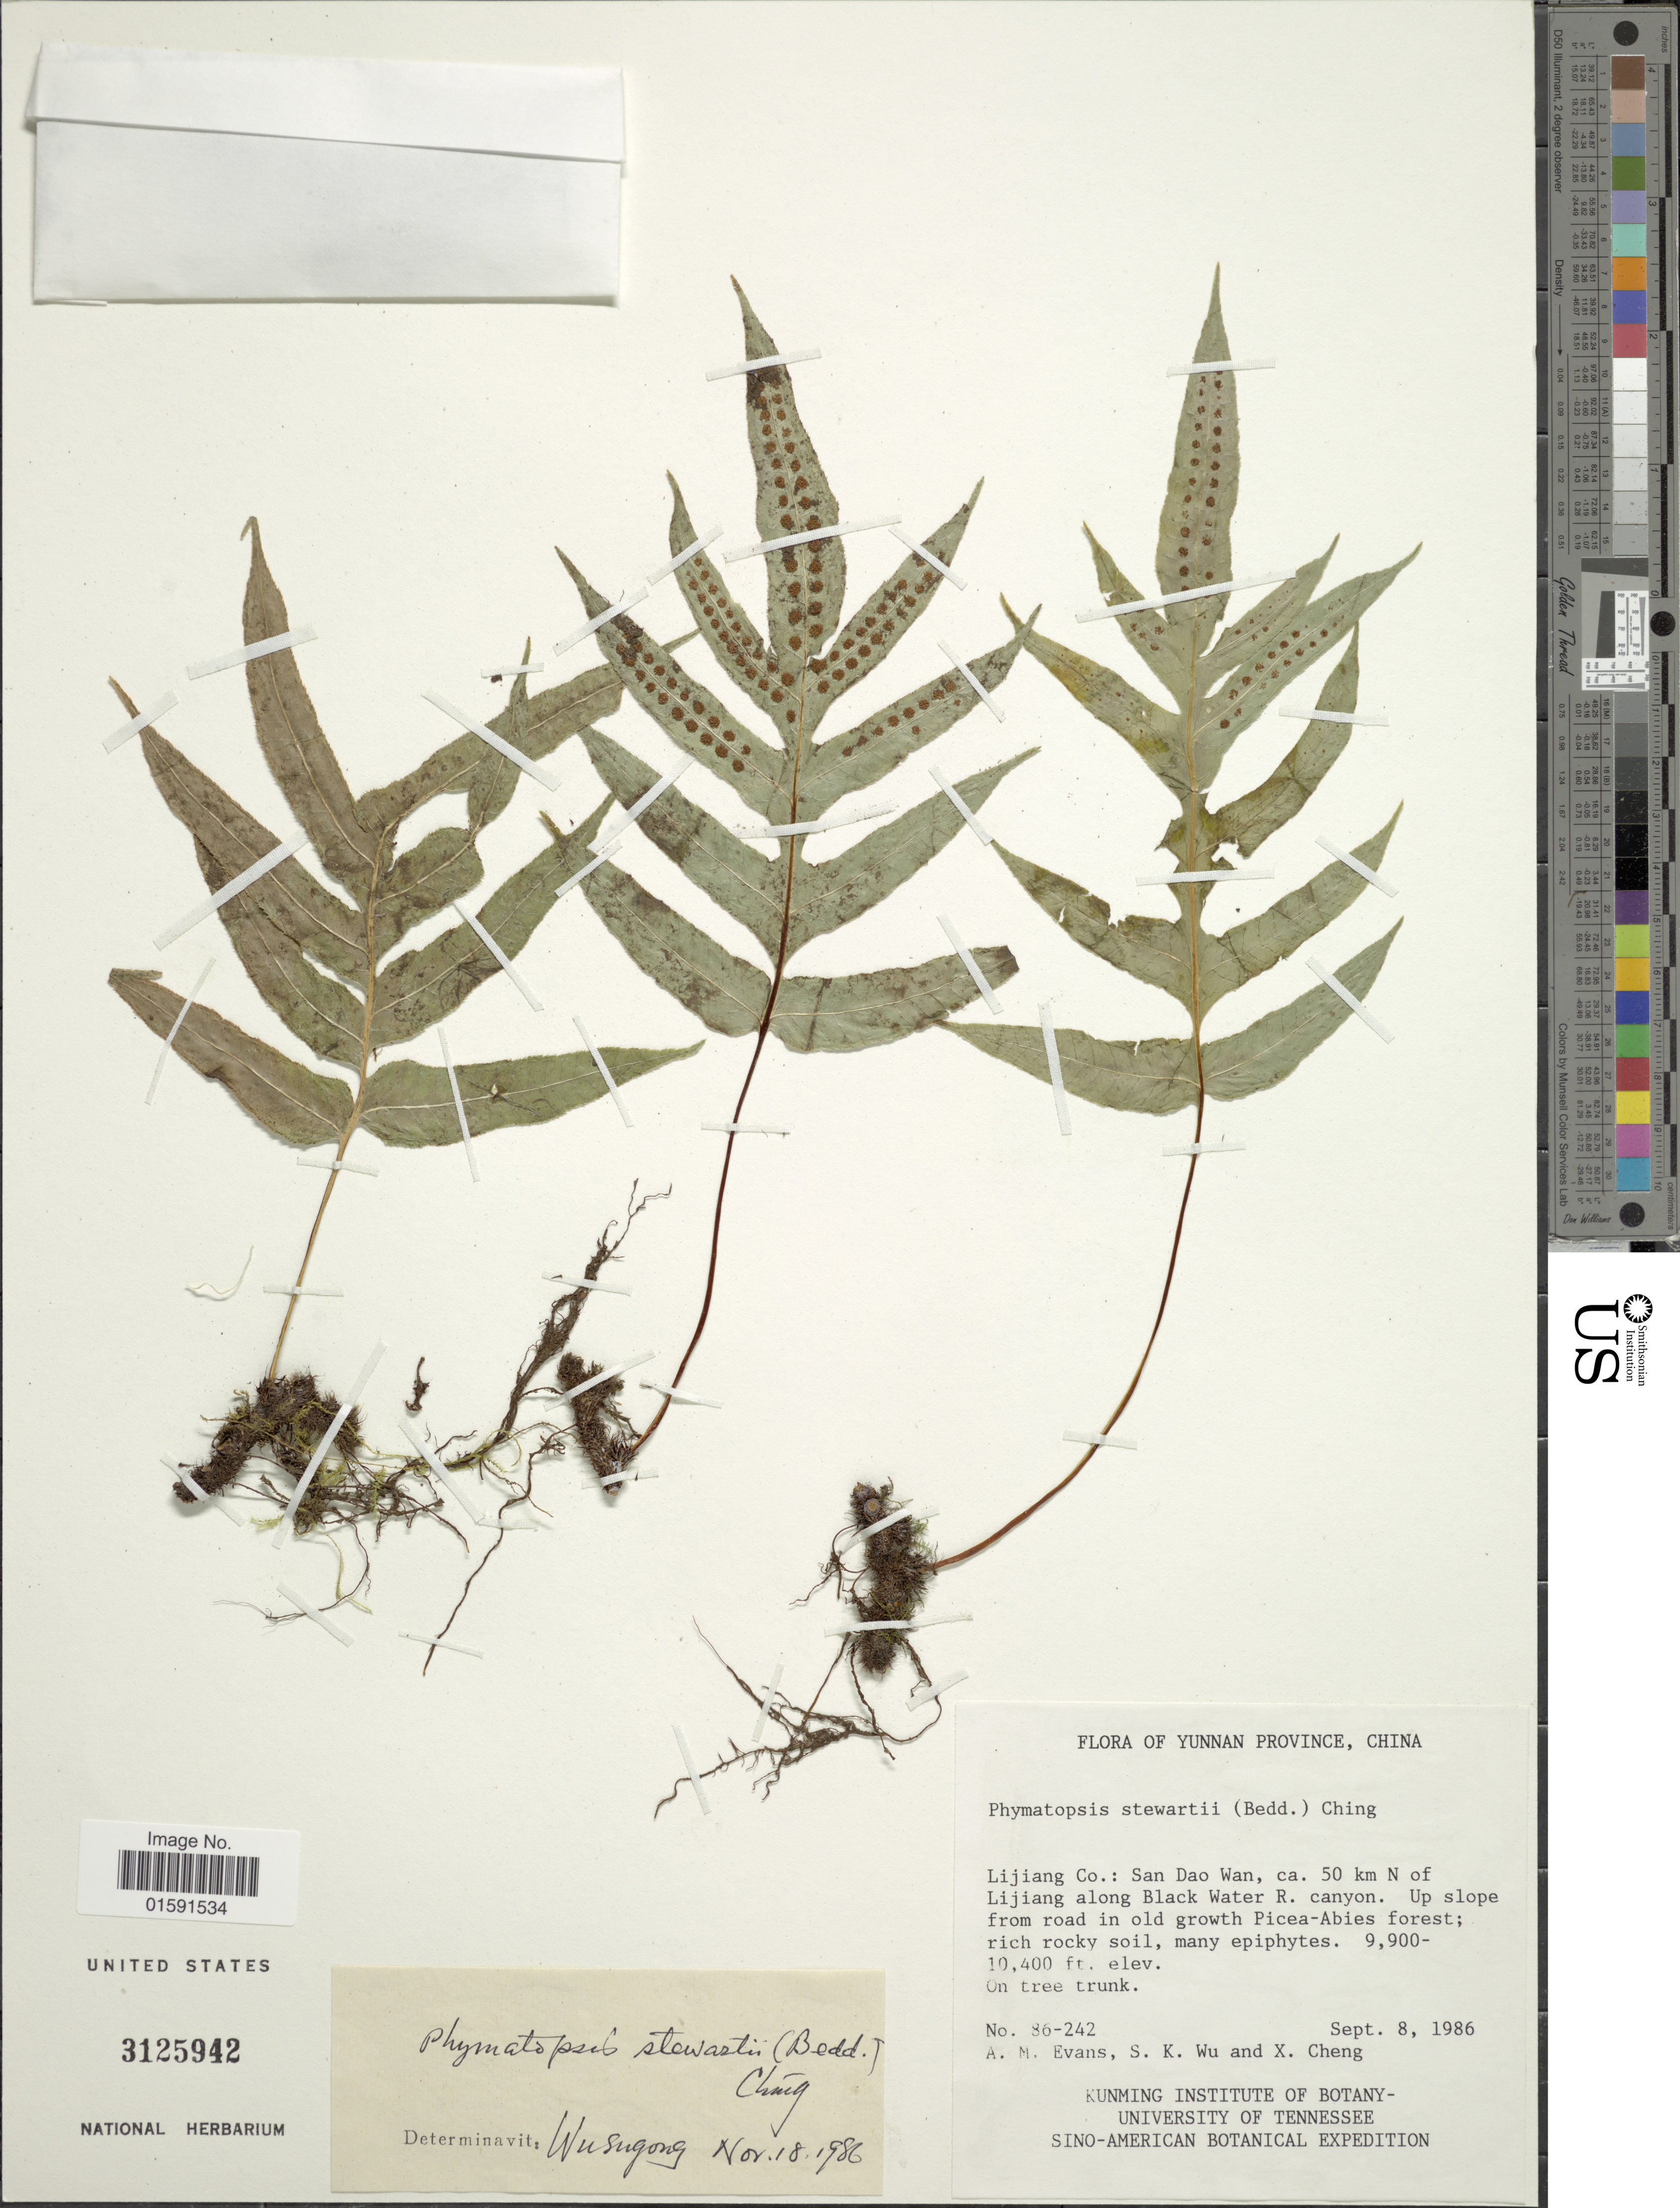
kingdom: Plantae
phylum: Tracheophyta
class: Polypodiopsida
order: Polypodiales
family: Polypodiaceae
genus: Selliguea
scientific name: Selliguea stewartii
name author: (Bedd.) S. L. Yu et al.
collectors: A. M. Evans, S. K. Wu & X. Cheng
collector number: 86-242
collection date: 1986-09-08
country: China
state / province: Yunnan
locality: Lijiang Co.: Sam Dao Wan, 50 km N of Lijiang along Black Water R. Canyon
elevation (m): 3018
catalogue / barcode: US 3125942